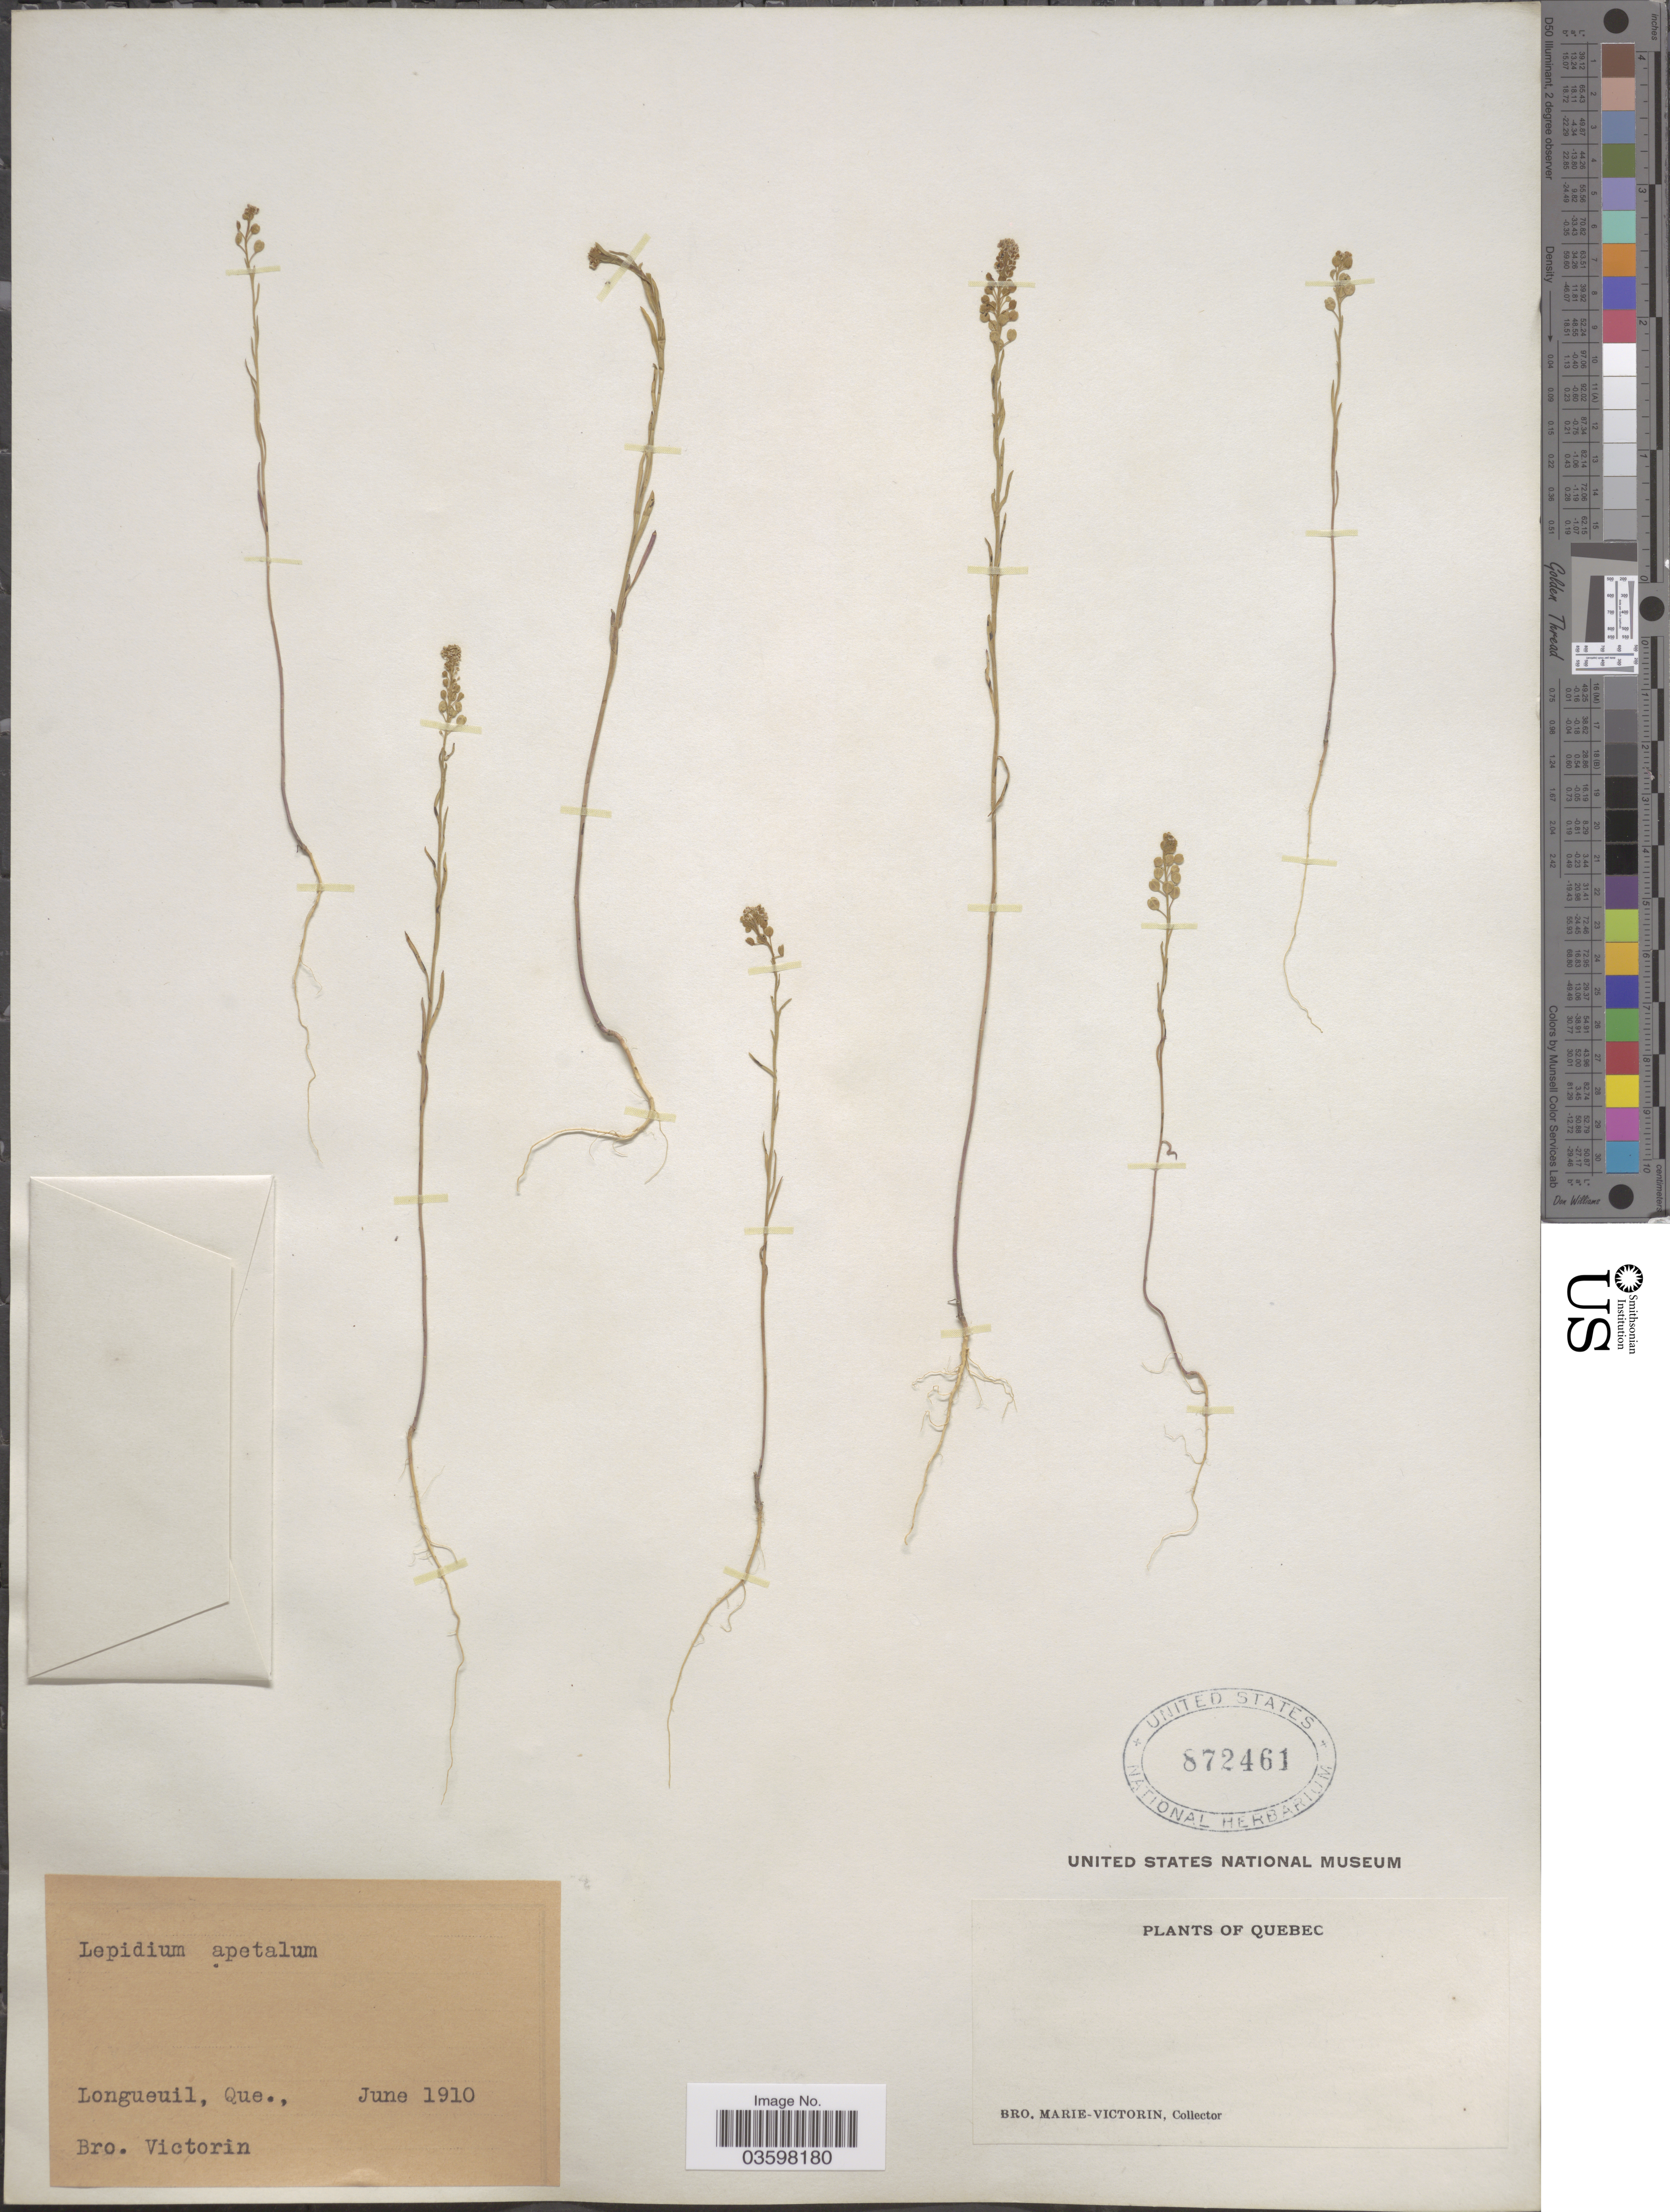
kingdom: Plantae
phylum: Tracheophyta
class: Magnoliopsida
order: Brassicales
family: Brassicaceae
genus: Lepidium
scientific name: Lepidium densiflorum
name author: Schrad.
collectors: Fr. Marie-Victorin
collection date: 1910-06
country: Canada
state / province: Quebec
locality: Longueuil.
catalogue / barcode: US 872461